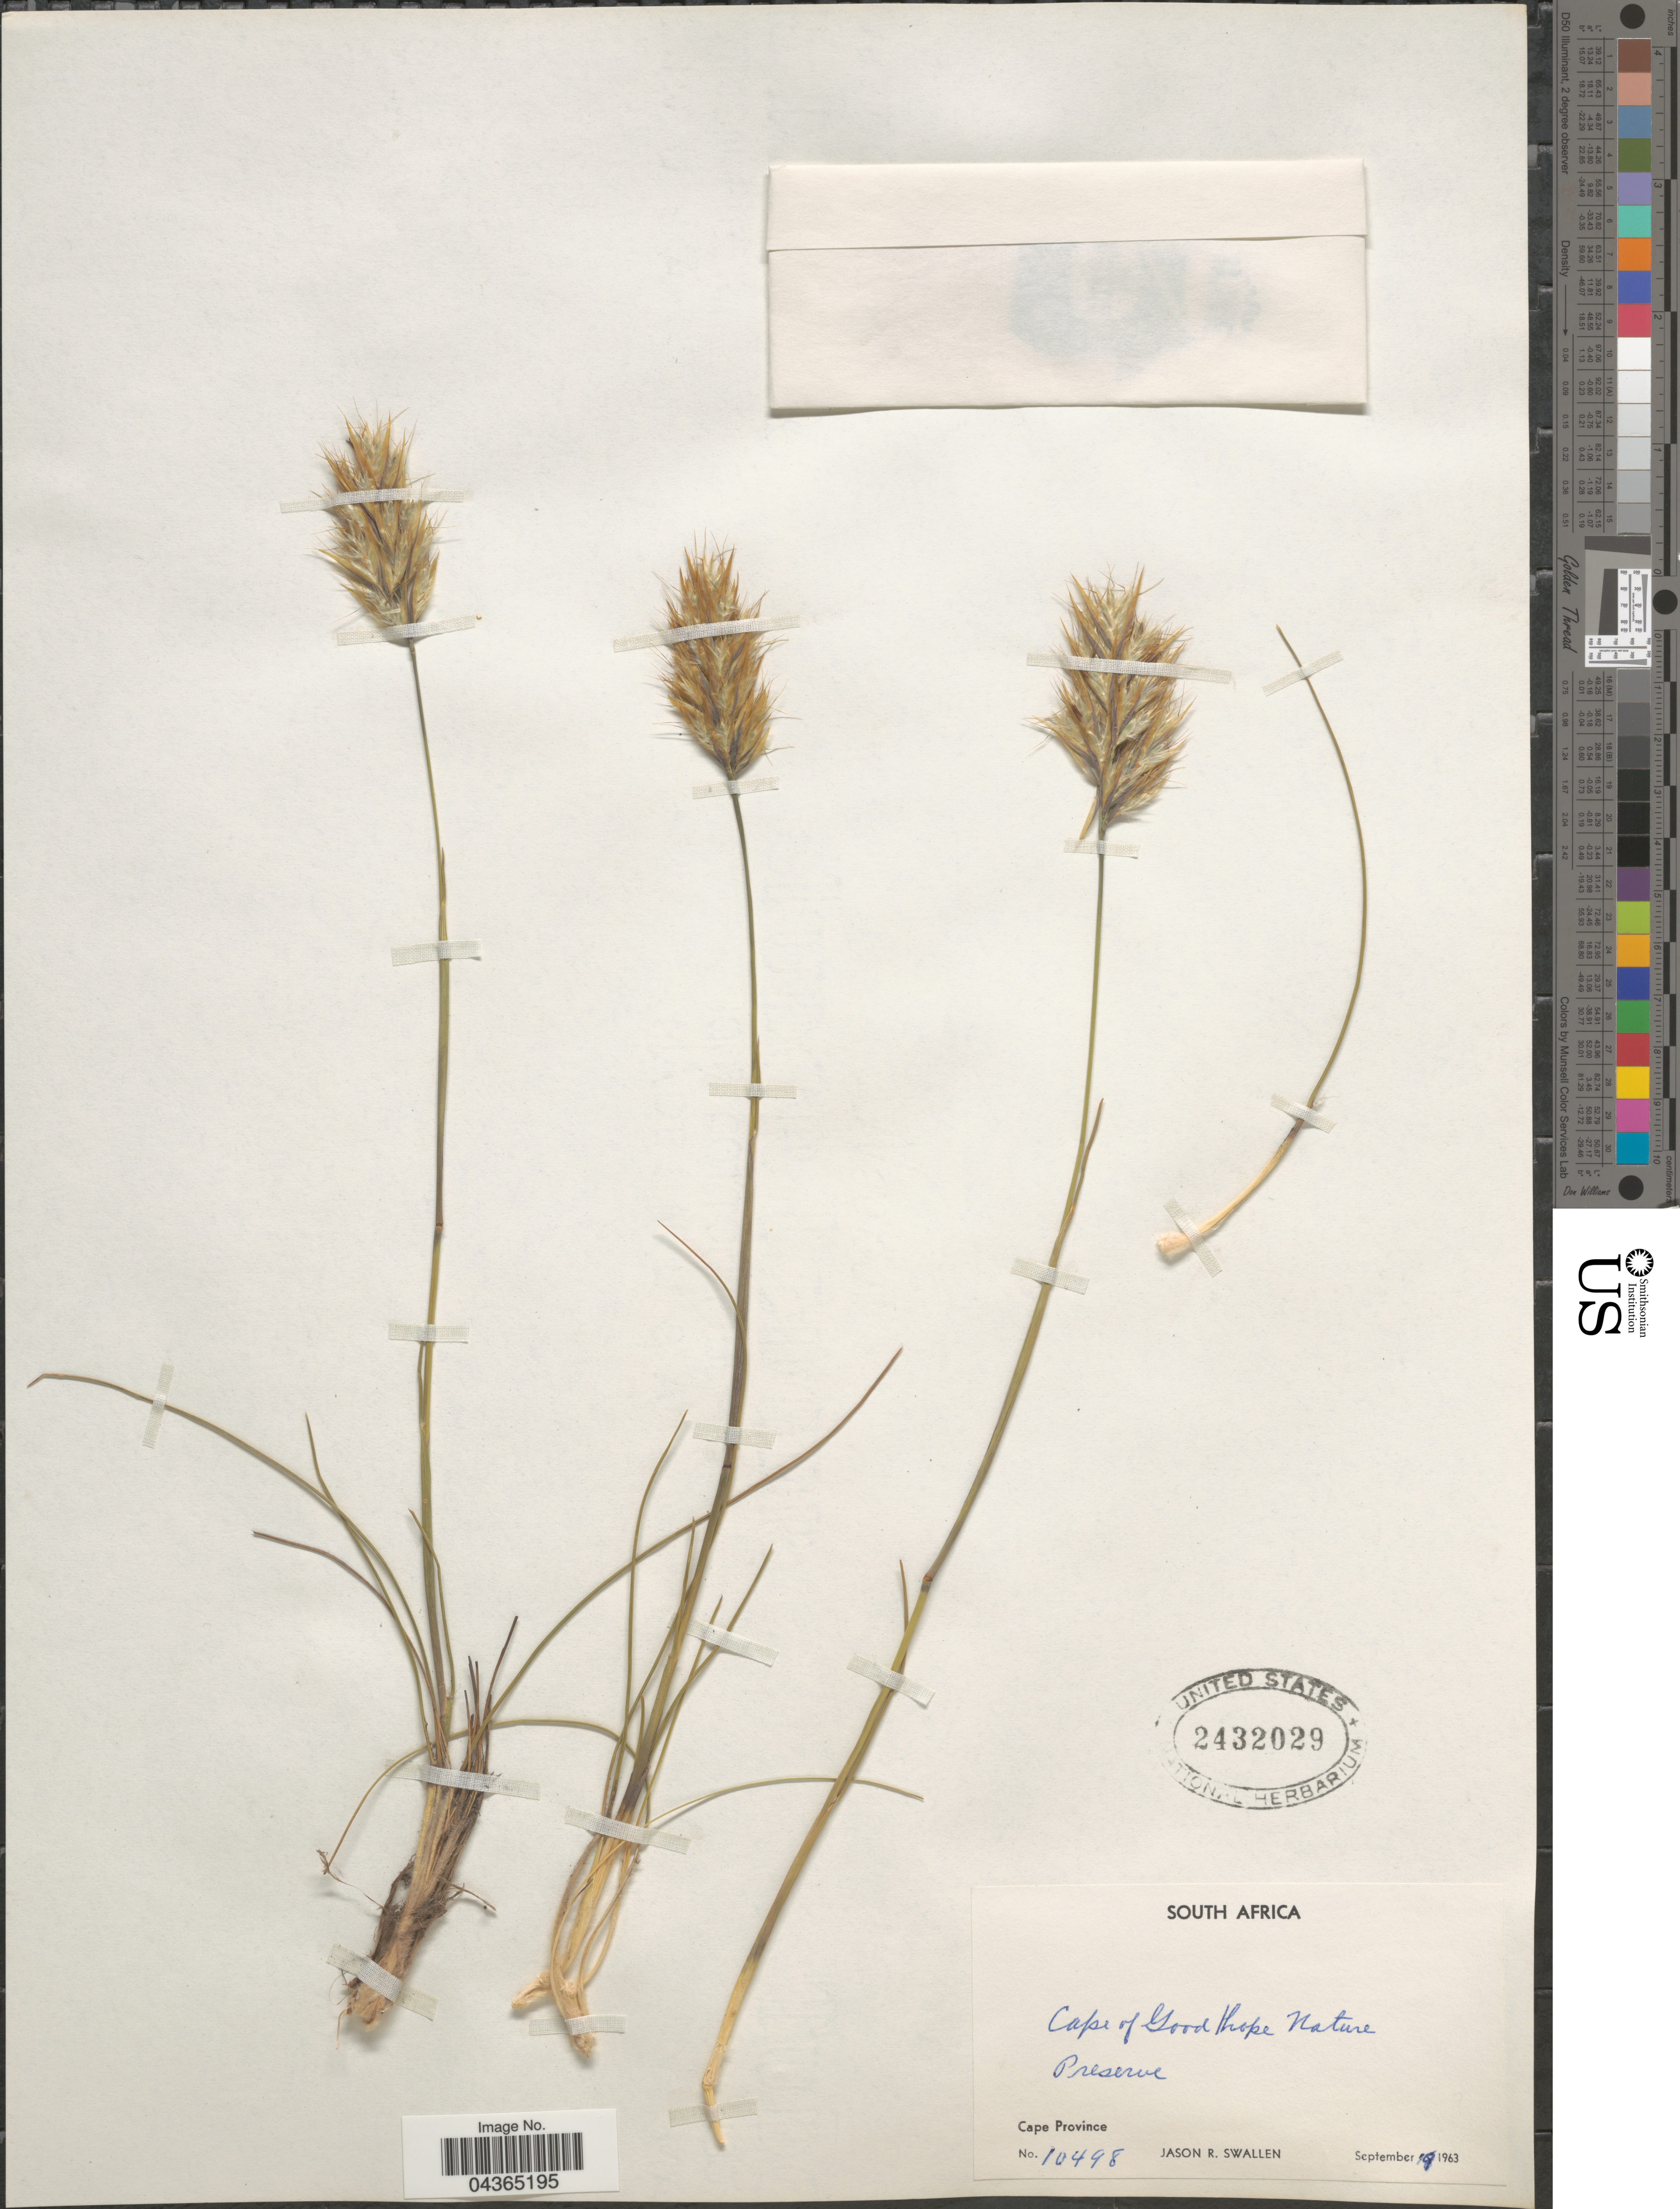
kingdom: Plantae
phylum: Tracheophyta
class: Liliopsida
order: Poales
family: Poaceae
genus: Pentameris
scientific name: Pentameris sp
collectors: J. R. Swallen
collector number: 10498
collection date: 1963-09-19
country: South Africa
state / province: Western Cape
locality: Cape of Good Hope Nature Preserve.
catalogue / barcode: US 2432029